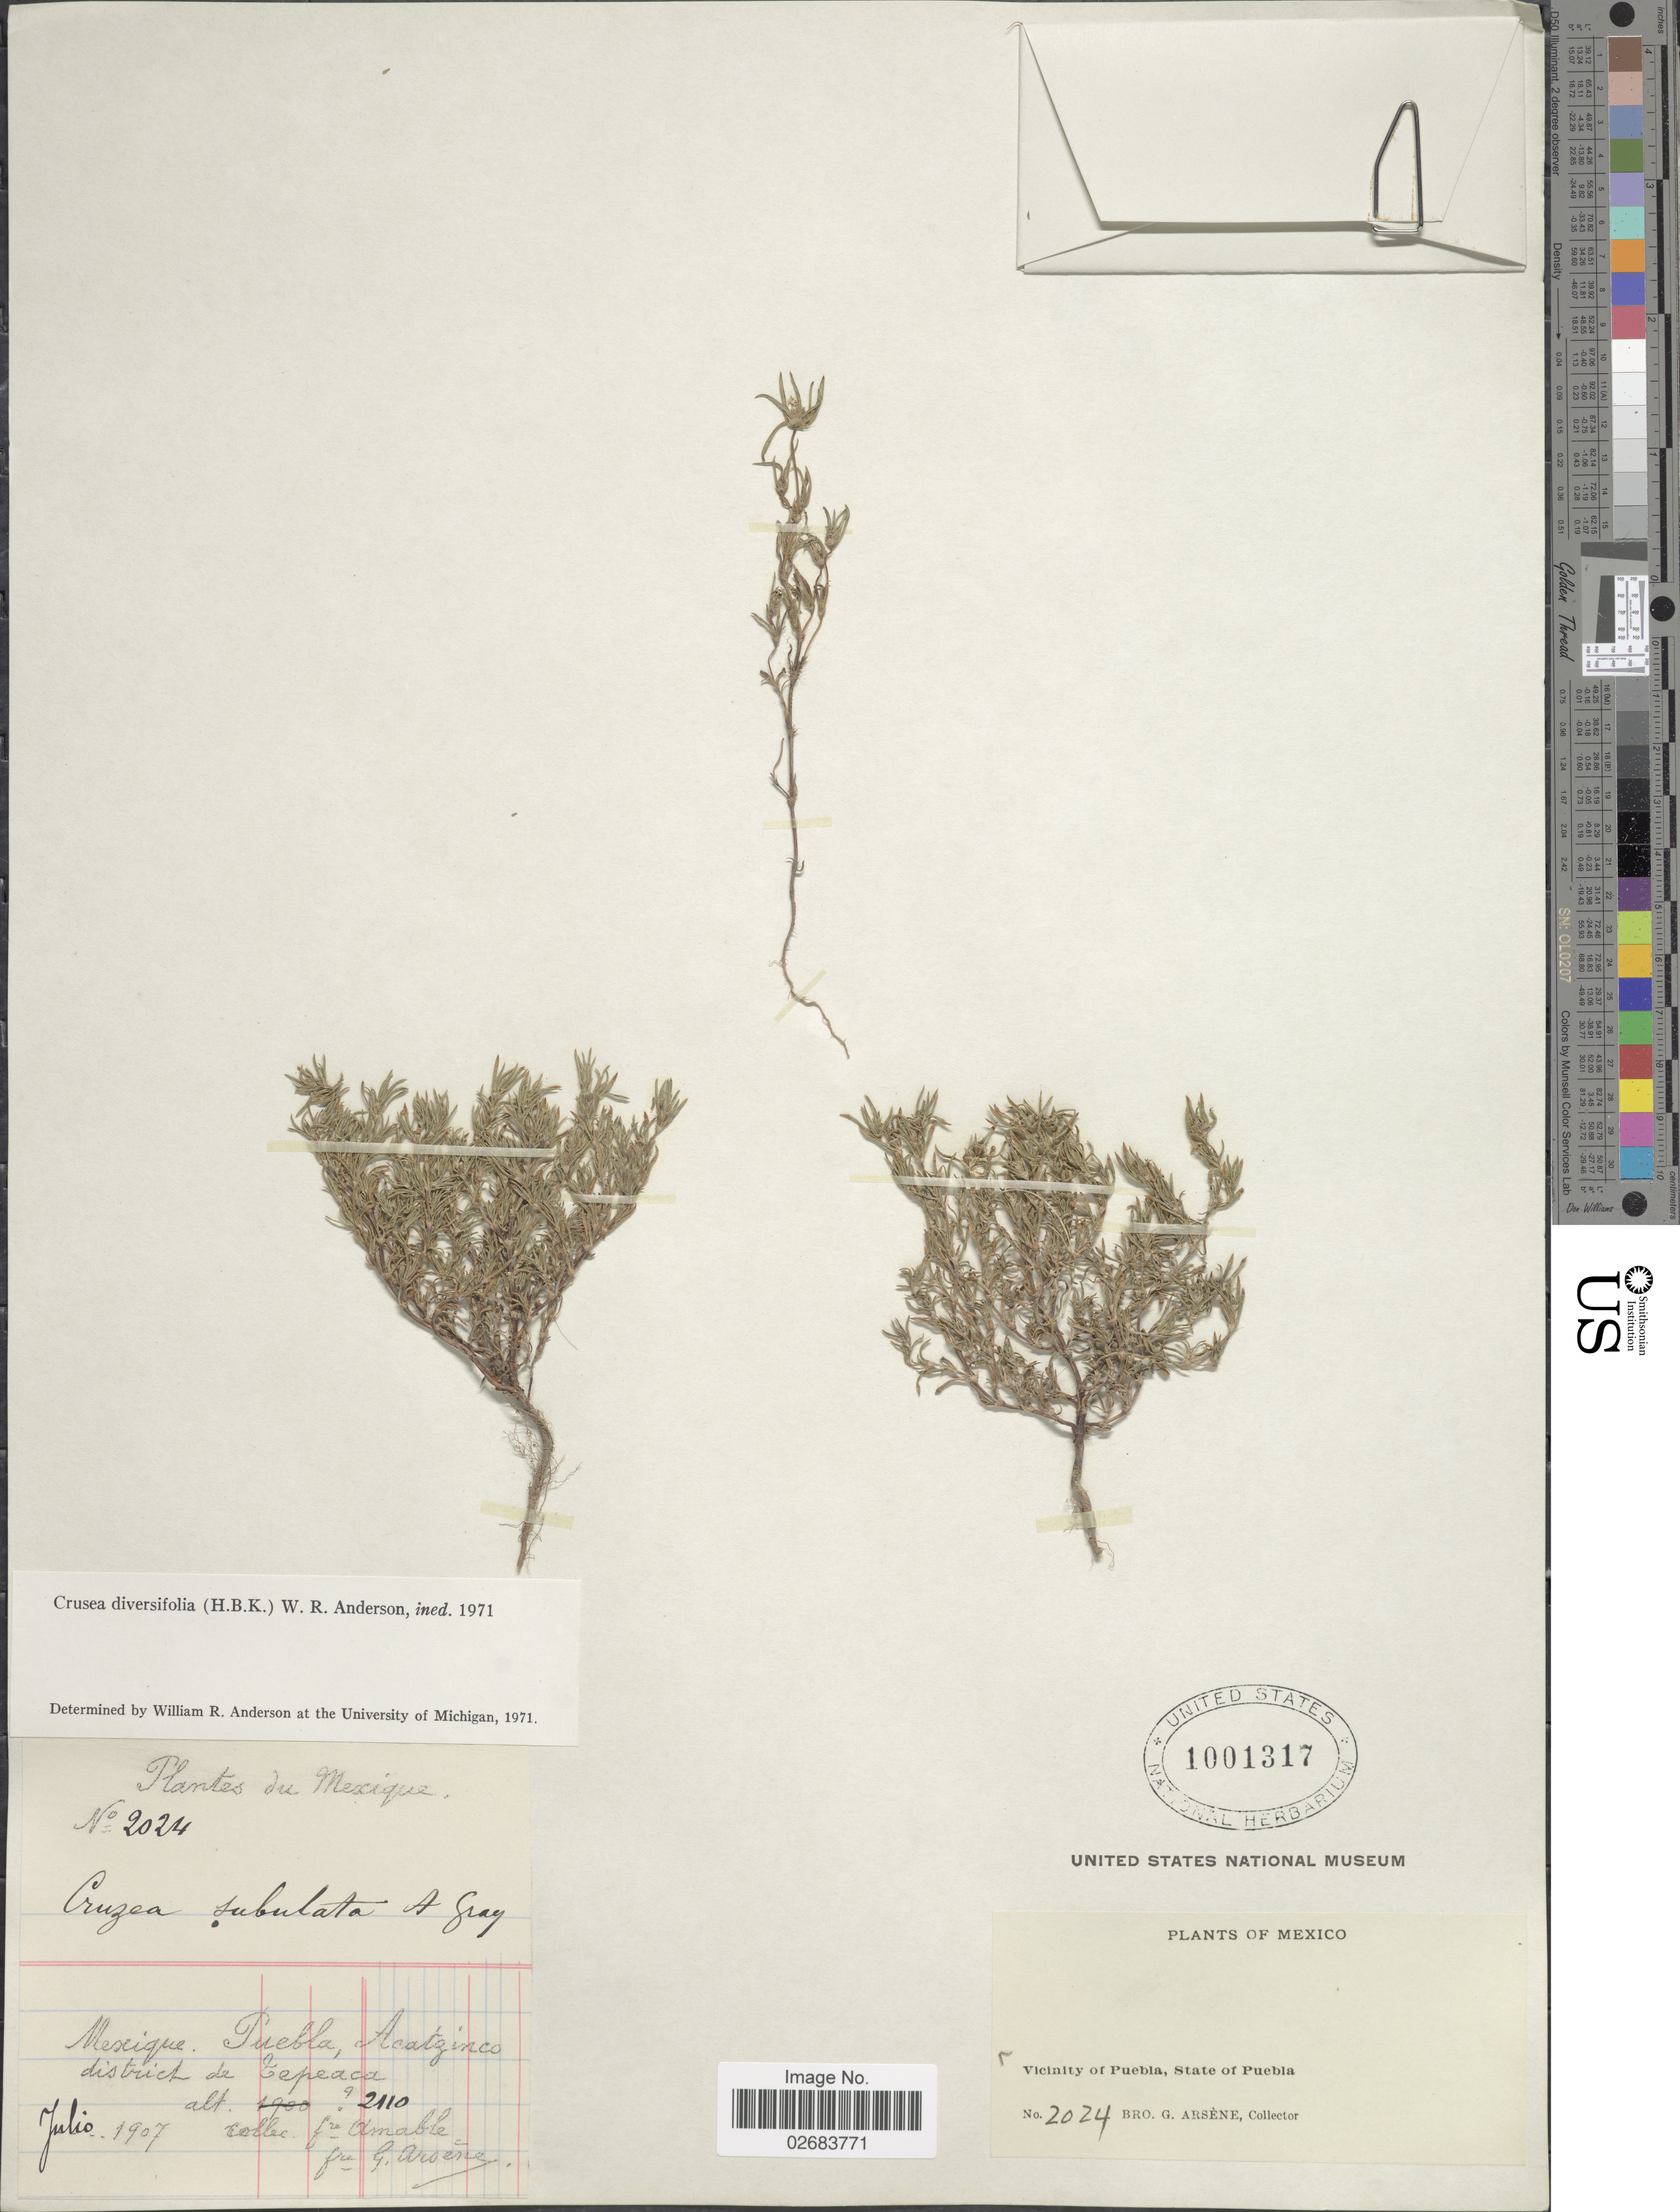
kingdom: Plantae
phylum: Tracheophyta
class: Magnoliopsida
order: Gentianales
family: Rubiaceae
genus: Crusea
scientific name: Crusea diversifolia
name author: (Kunth) W.R. Anderson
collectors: Bro. G. Arsène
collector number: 2024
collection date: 1907-07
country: Mexico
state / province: Puebla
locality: Acatzinco district de Tepeaca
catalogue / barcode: US 1001317